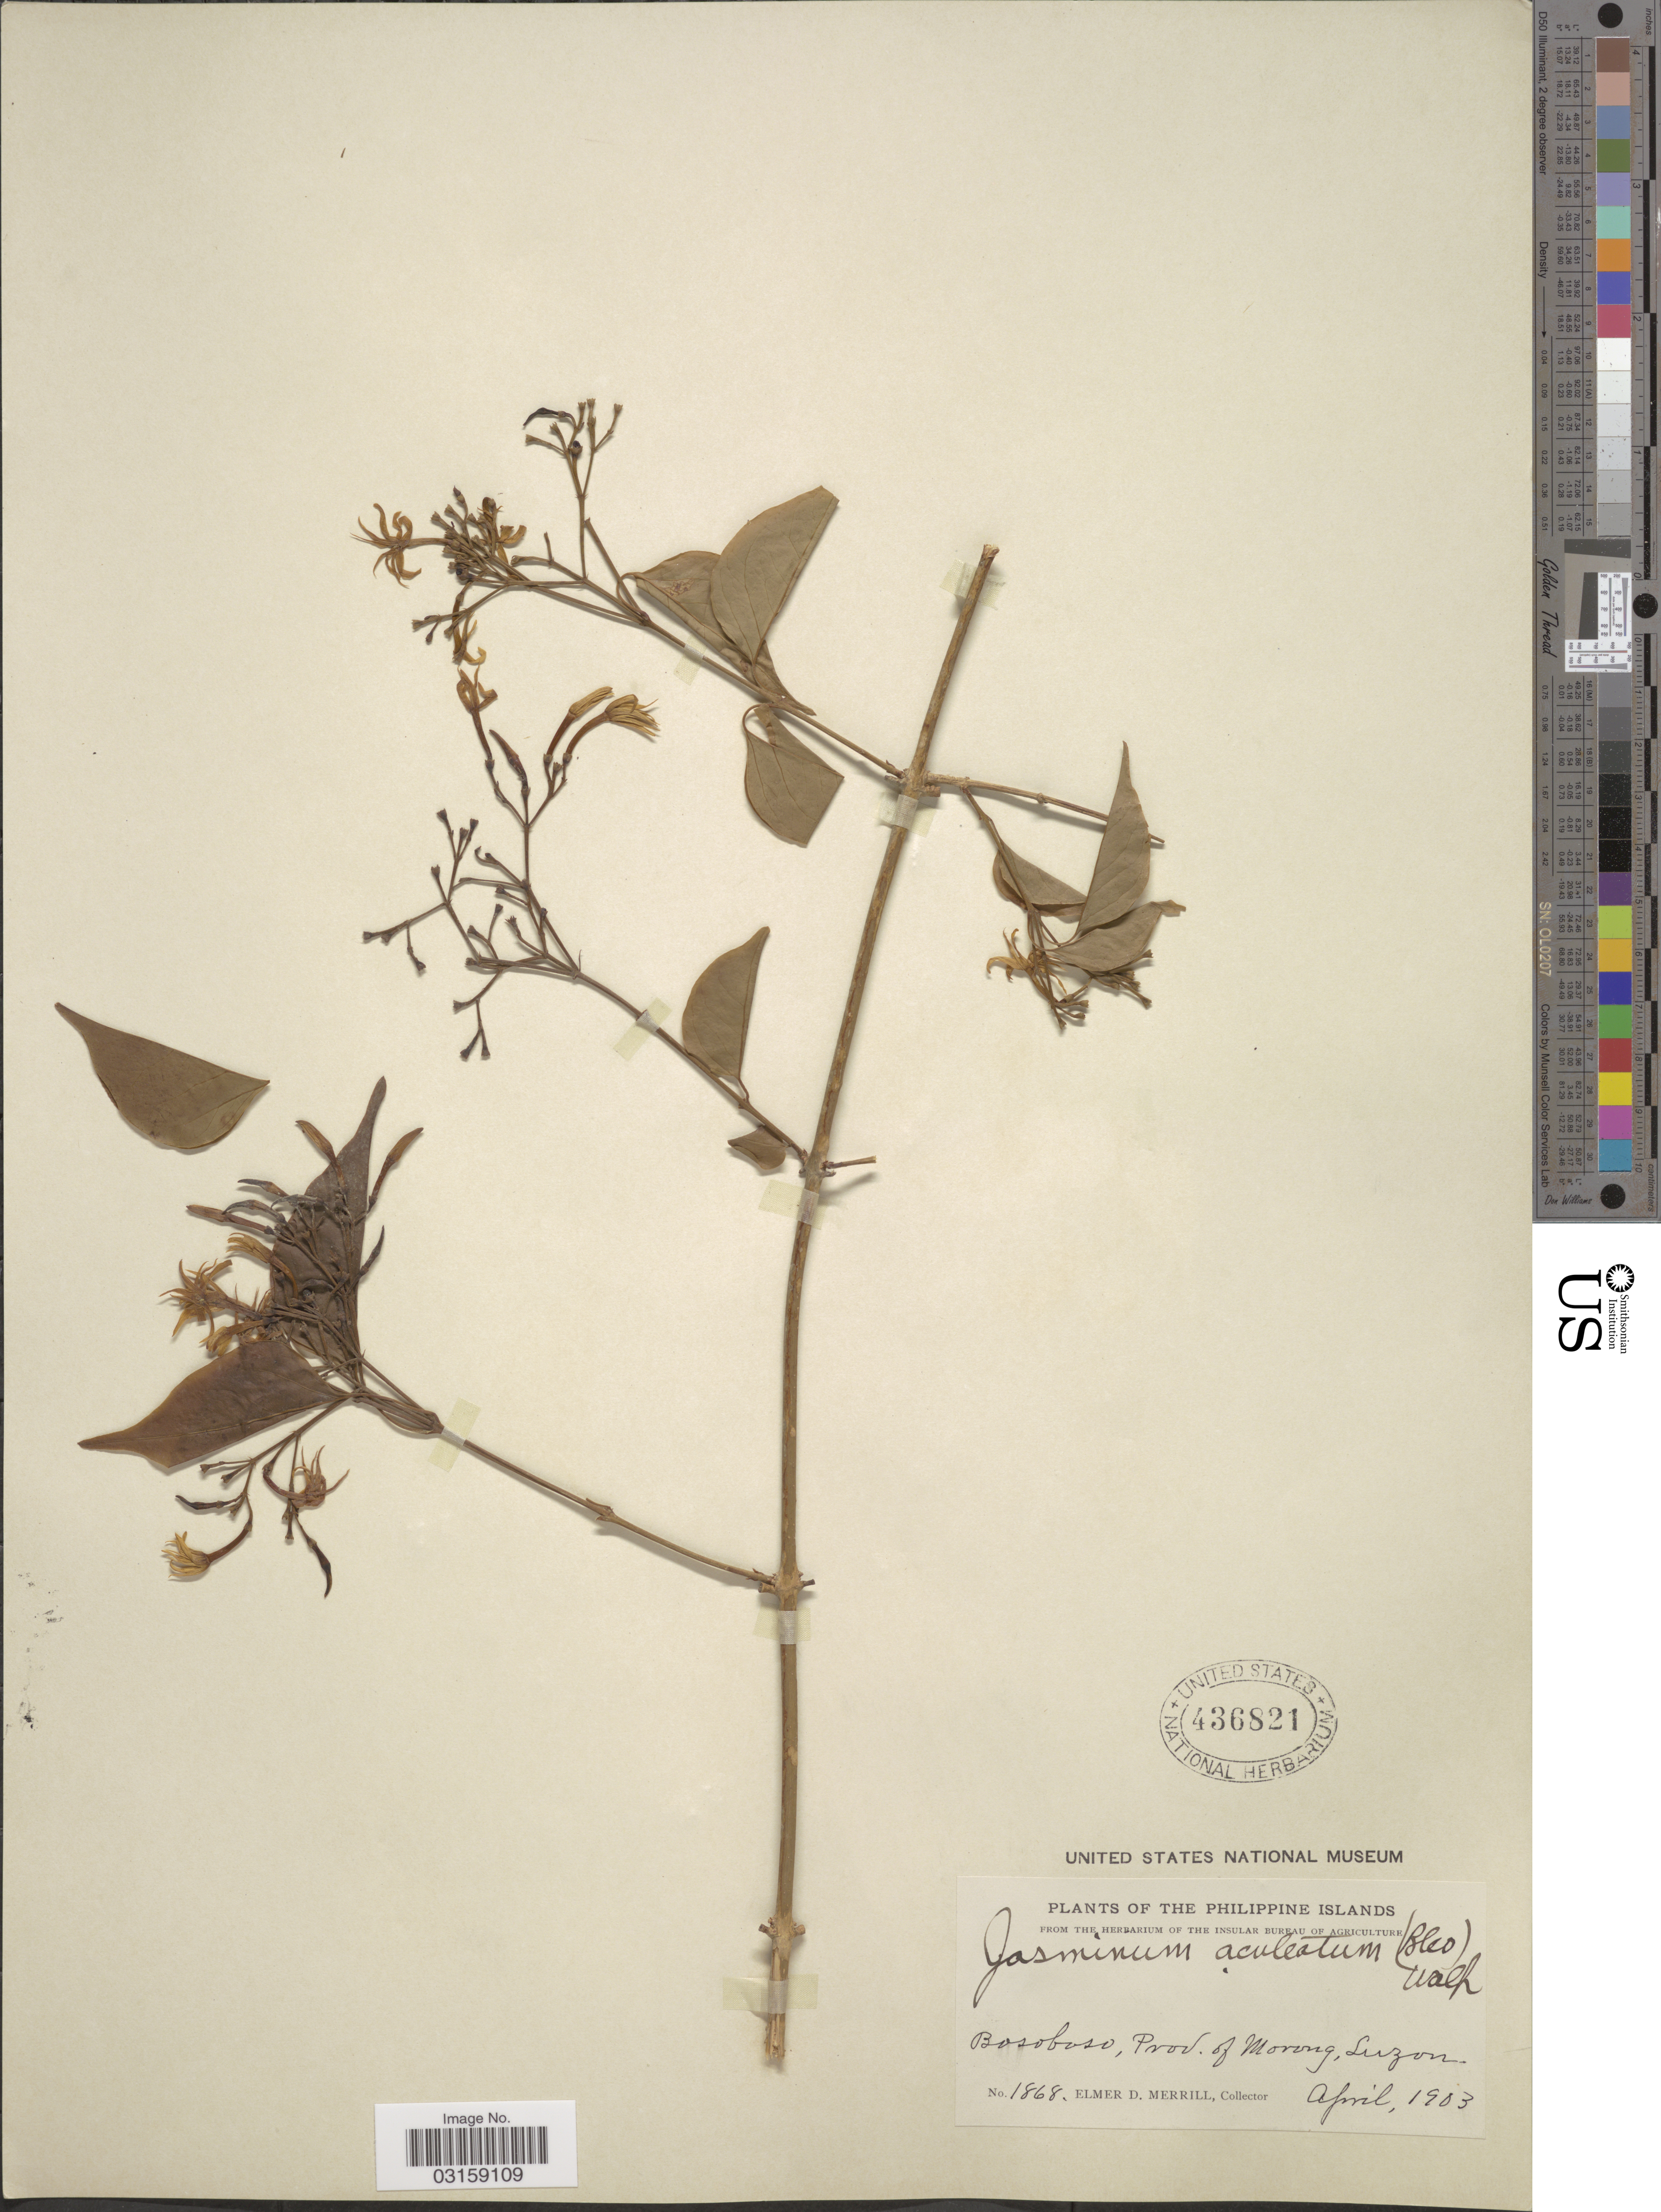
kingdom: Plantae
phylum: Tracheophyta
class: Magnoliopsida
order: Lamiales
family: Oleaceae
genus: Jasminum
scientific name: Jasminum aculeatum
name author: (Blanco) Walp. ex Hassk.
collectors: E. D. Merrill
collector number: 1868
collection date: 1903-04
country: Philippines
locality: Philippine Islands. Bosoboso, Prov. of Morong, Luzon.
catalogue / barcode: US 436821